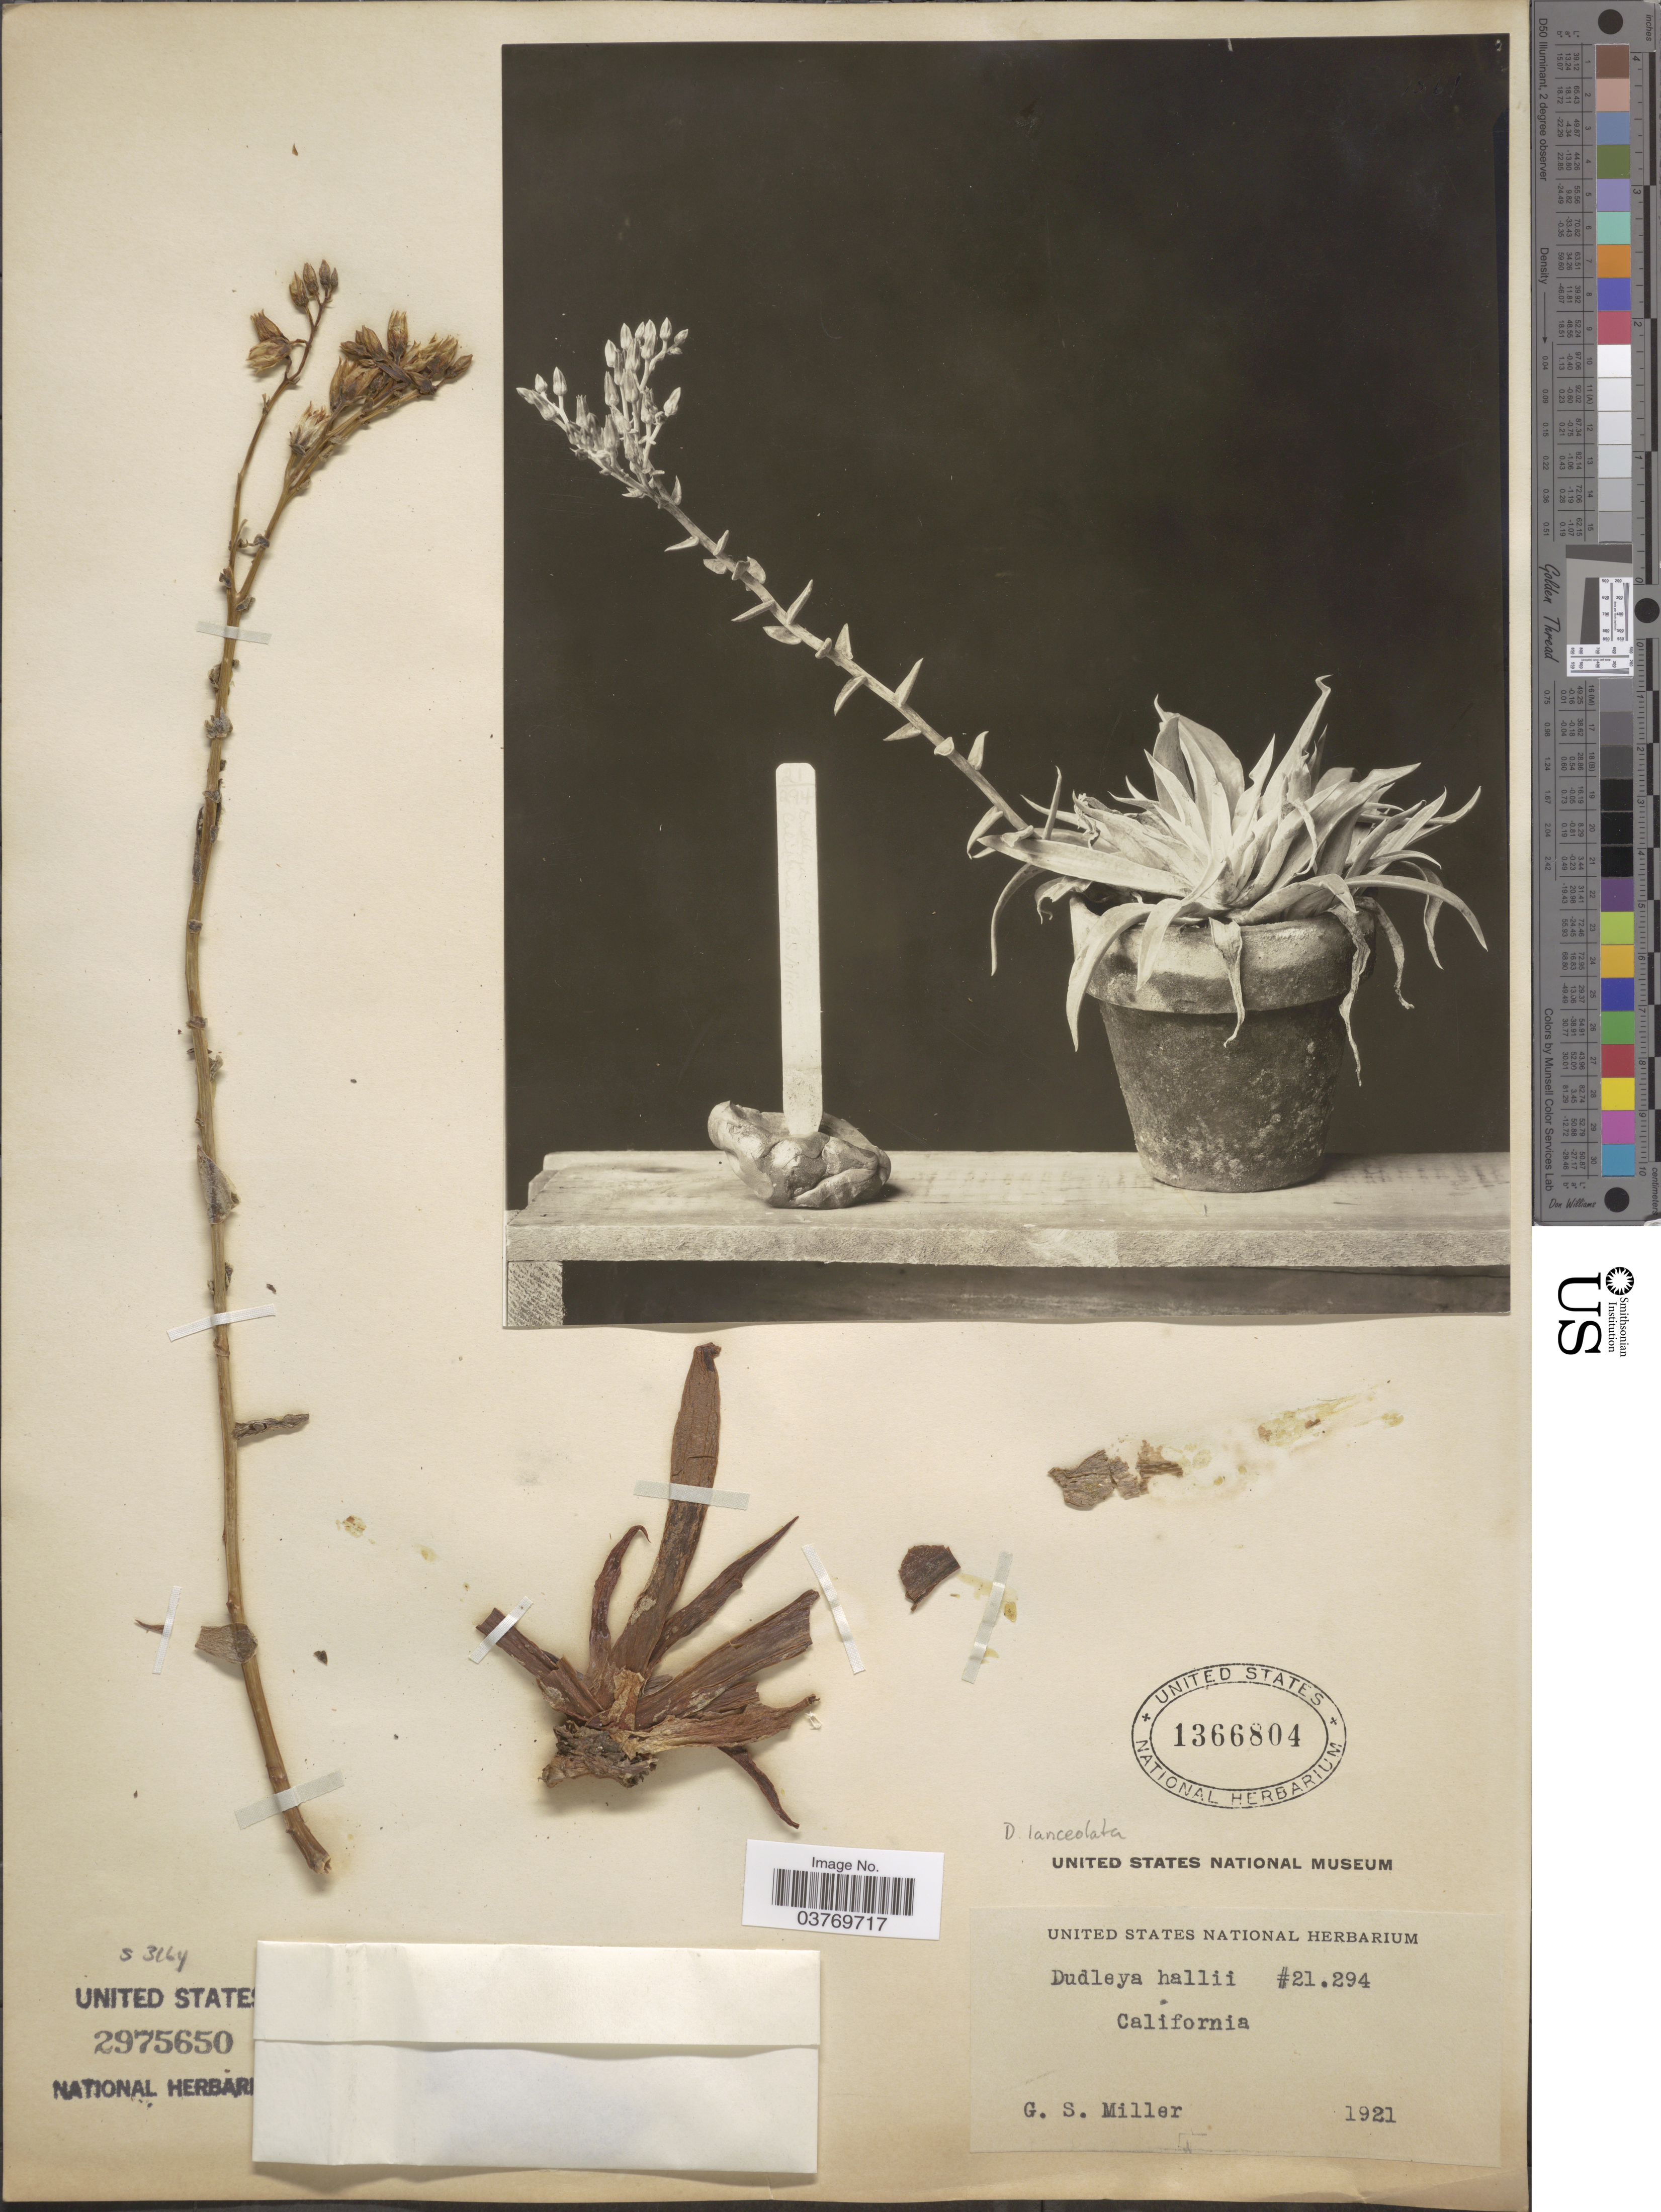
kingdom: Plantae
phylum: Tracheophyta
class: Magnoliopsida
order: Saxifragales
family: Crassulaceae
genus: Dudleya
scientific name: Dudleya hallii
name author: Rose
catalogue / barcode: US 2975650-2